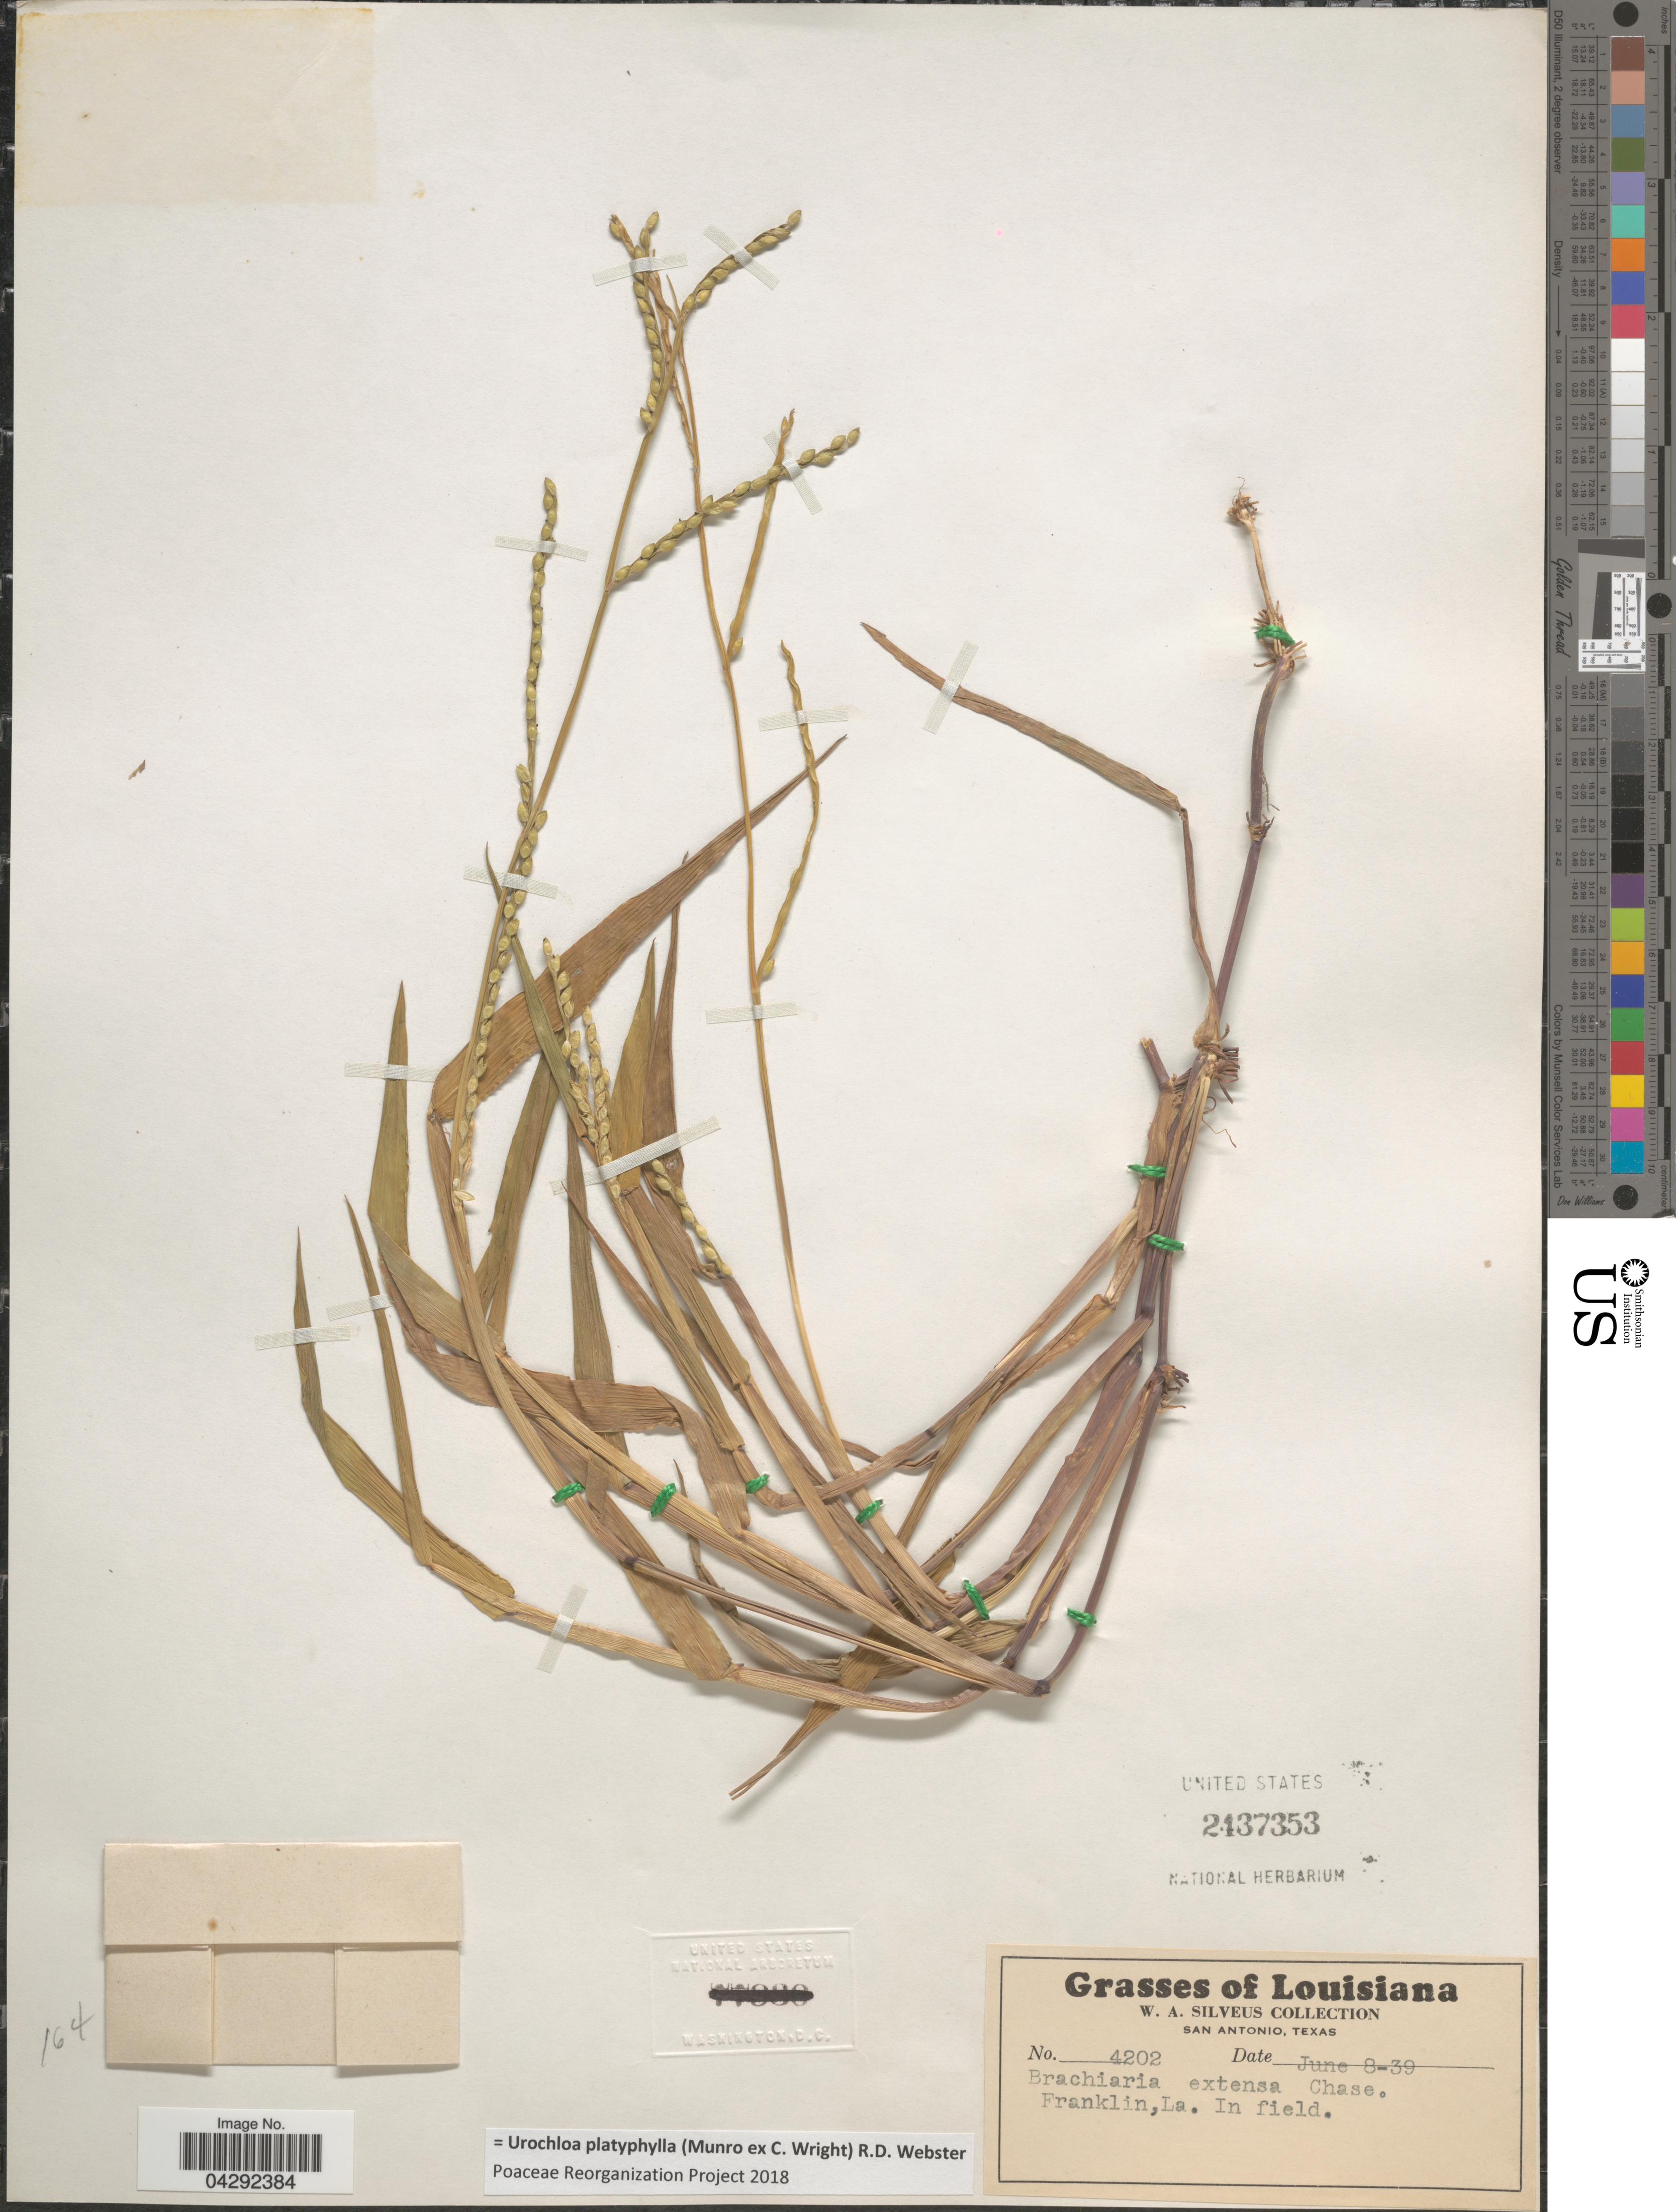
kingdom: Plantae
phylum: Tracheophyta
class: Liliopsida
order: Poales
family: Poaceae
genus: Urochloa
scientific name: Urochloa platyphylla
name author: (Munro ex C. Wright) R.D. Webster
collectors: W. Silveus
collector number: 4202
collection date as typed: Transcribed d/m/y: 8/6/39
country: United States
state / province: Louisiana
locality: Franklin. In field.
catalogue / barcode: US 2437353